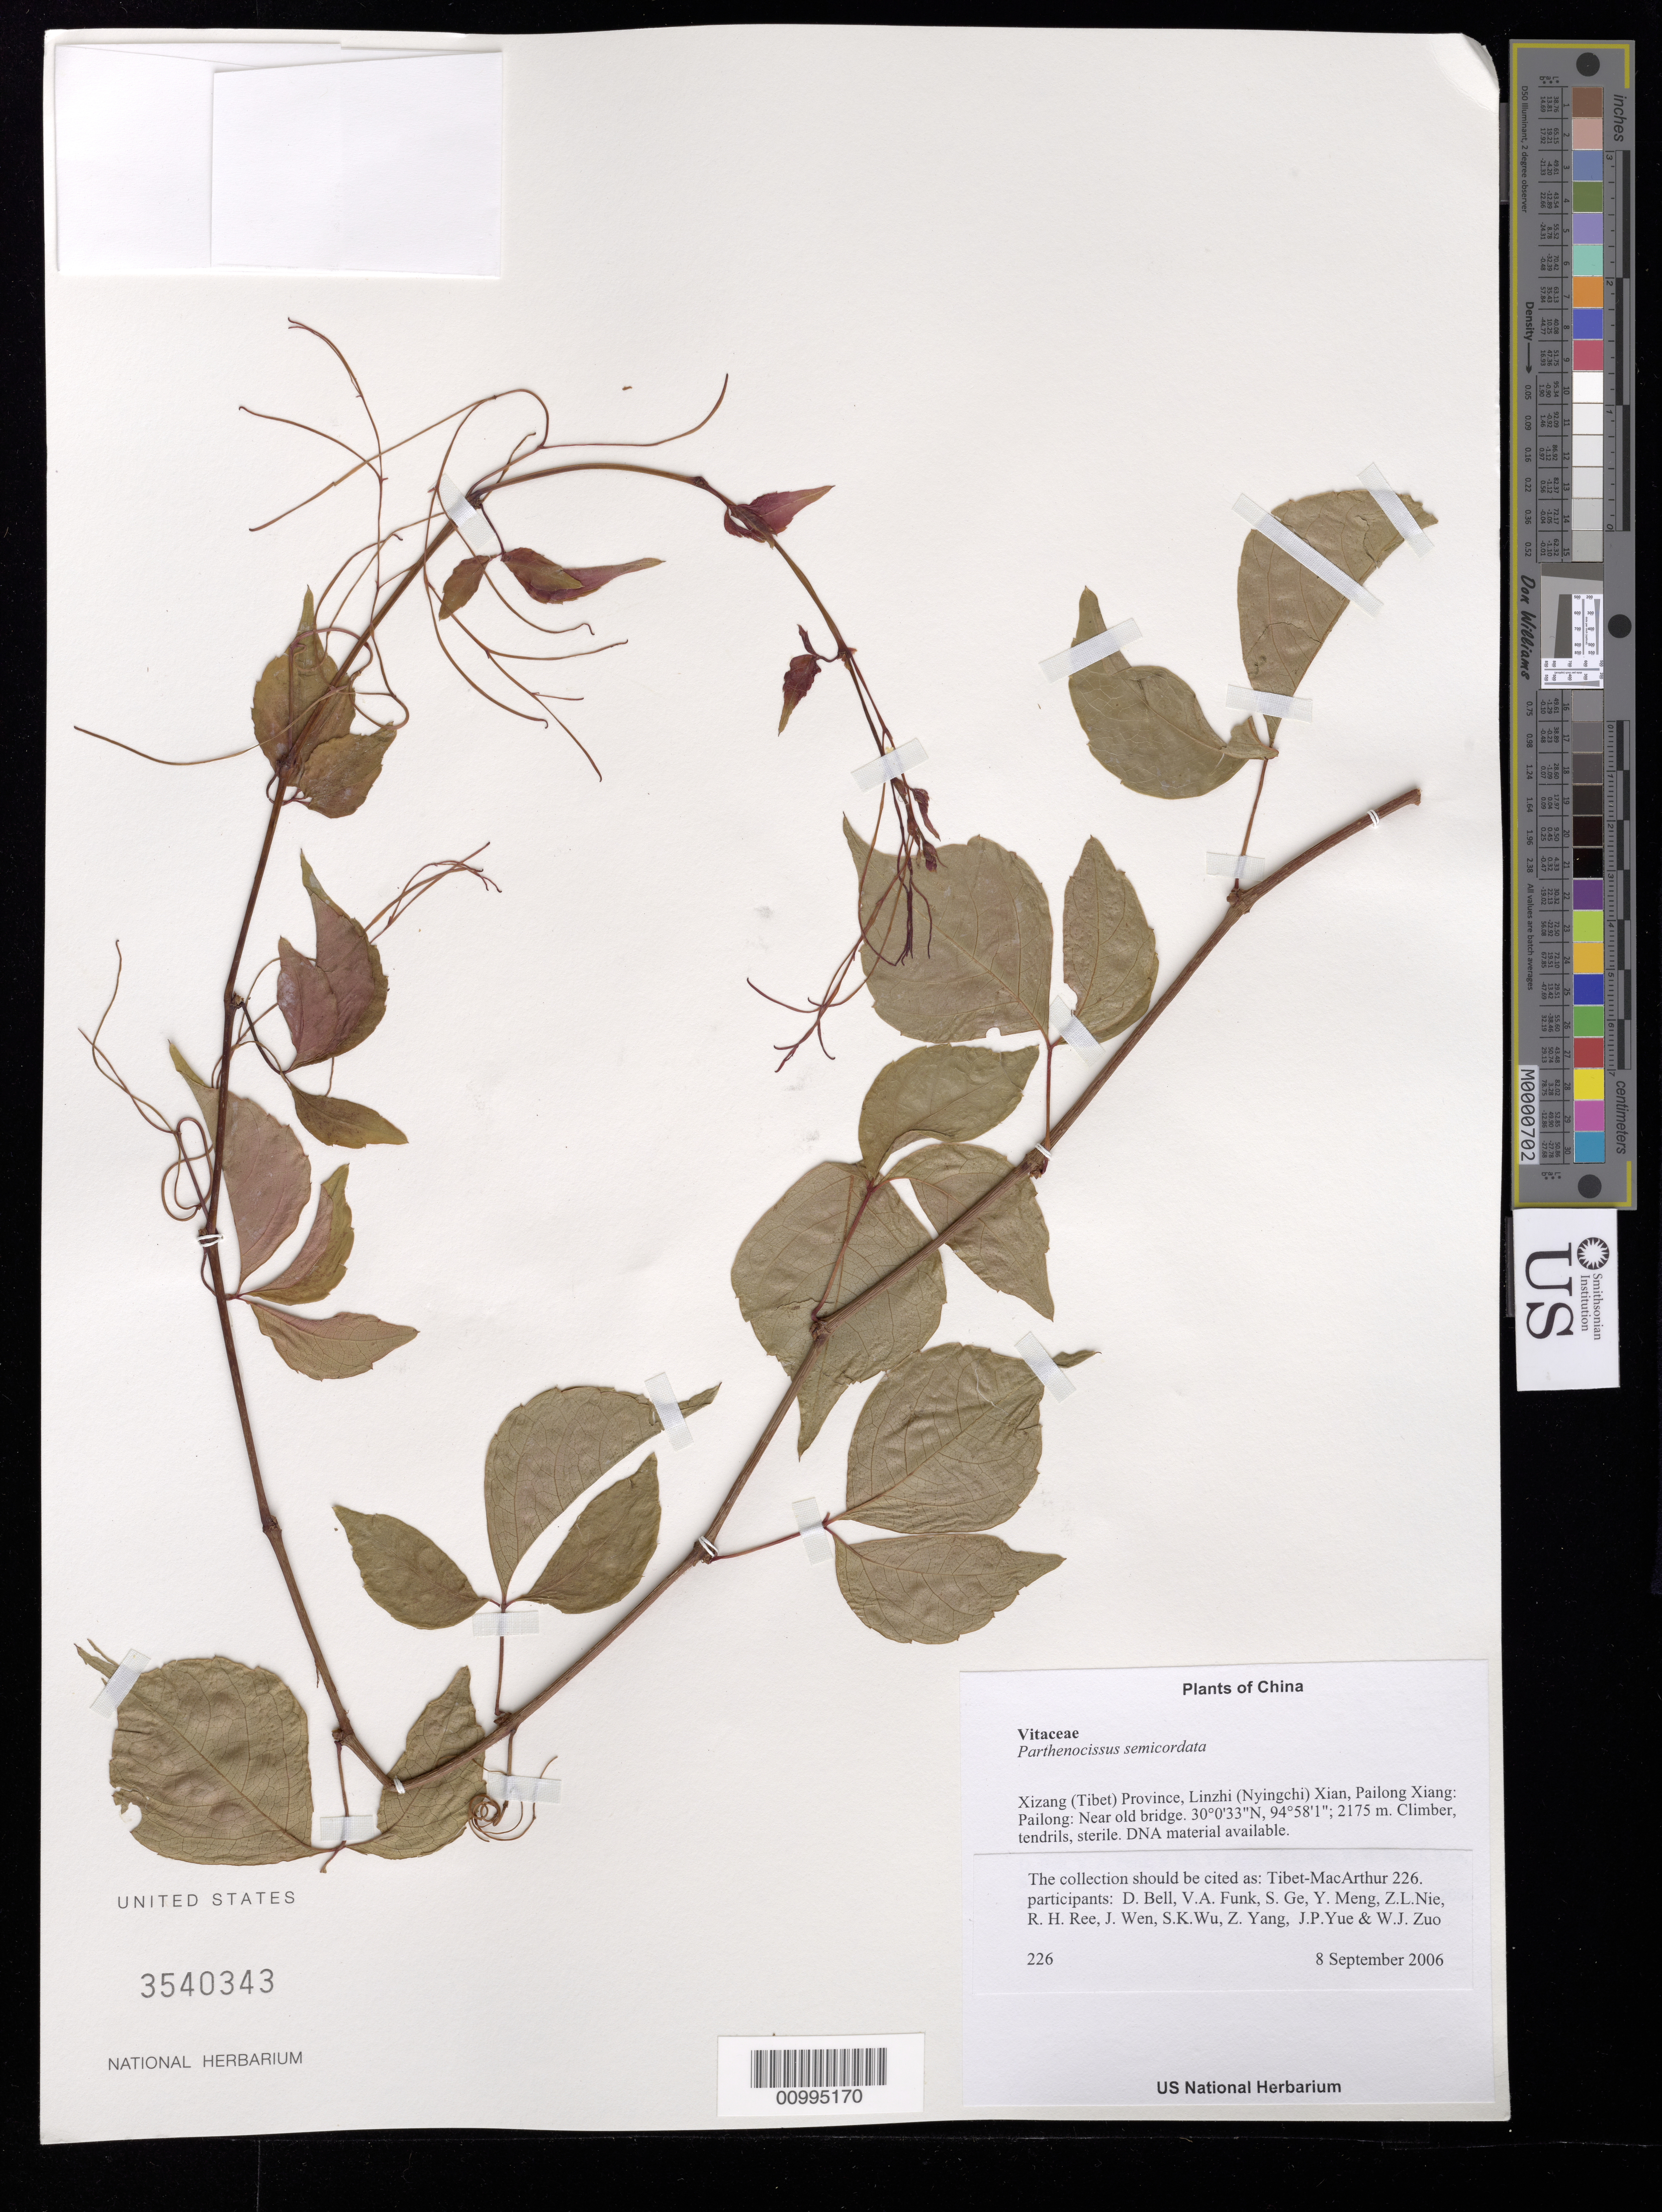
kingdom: Plantae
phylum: Tracheophyta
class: Magnoliopsida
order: Vitales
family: Vitaceae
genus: Parthenocissus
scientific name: Parthenocissus semicordata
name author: (A. Wall) Planch.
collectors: Tibet-MacArthur, D. A. Bell, V. Funk, S. Ge, Y. Meng, Z. Nie, R. Ree, J. Wen, S. K. Wu, Z. Yang, J. Yue & W. Zuo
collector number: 226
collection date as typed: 08 Sep 2006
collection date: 2006-09-08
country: China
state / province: Xizang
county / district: Linzhi (Nyingchi) Xian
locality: Pailong Xiang: Pailong. Near old bridge.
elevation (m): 2175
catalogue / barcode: US 3540343